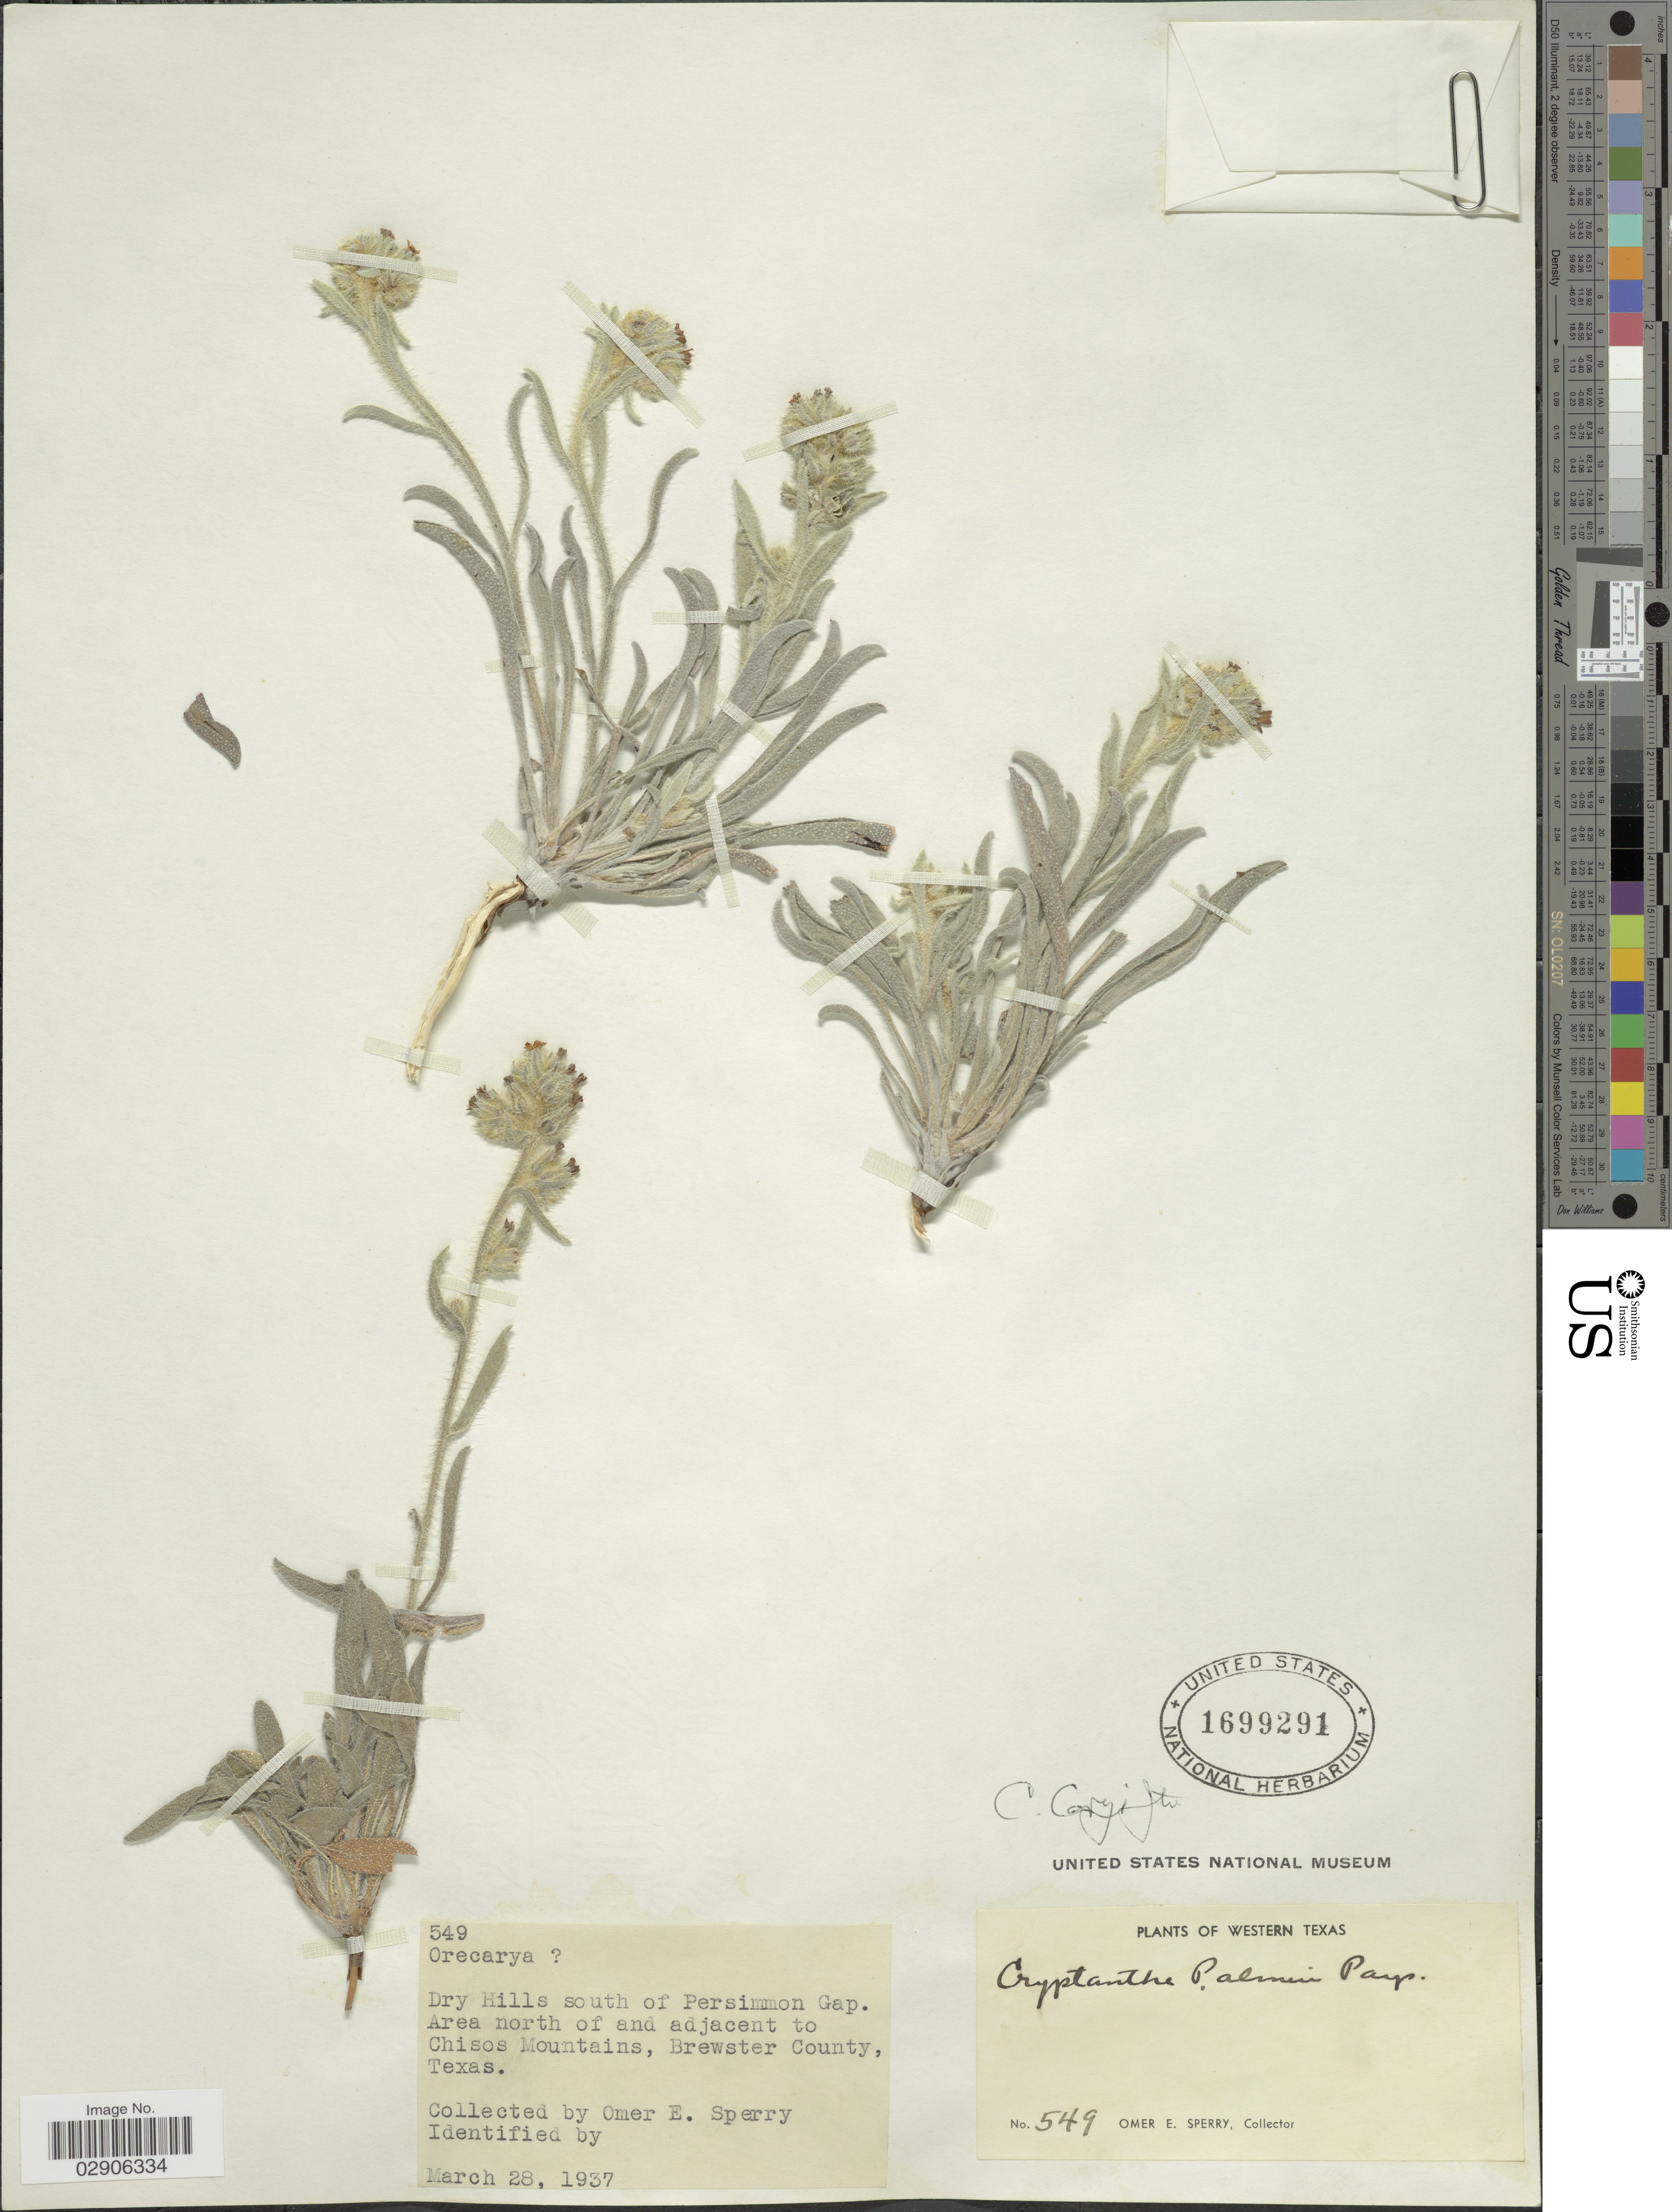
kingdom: Plantae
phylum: Tracheophyta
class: Magnoliopsida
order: Boraginales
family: Boraginaceae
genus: Oreocarya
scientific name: Oreocarya palmeri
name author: (A. Gray) Greene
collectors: O. E. Sperry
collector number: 549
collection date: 1937-03-28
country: United States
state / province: Texas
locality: Dry Hills south of Persimmon Gap, Area north of and adjacent to Chisos Mountains, Brewster County, Texas.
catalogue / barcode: US 1699291